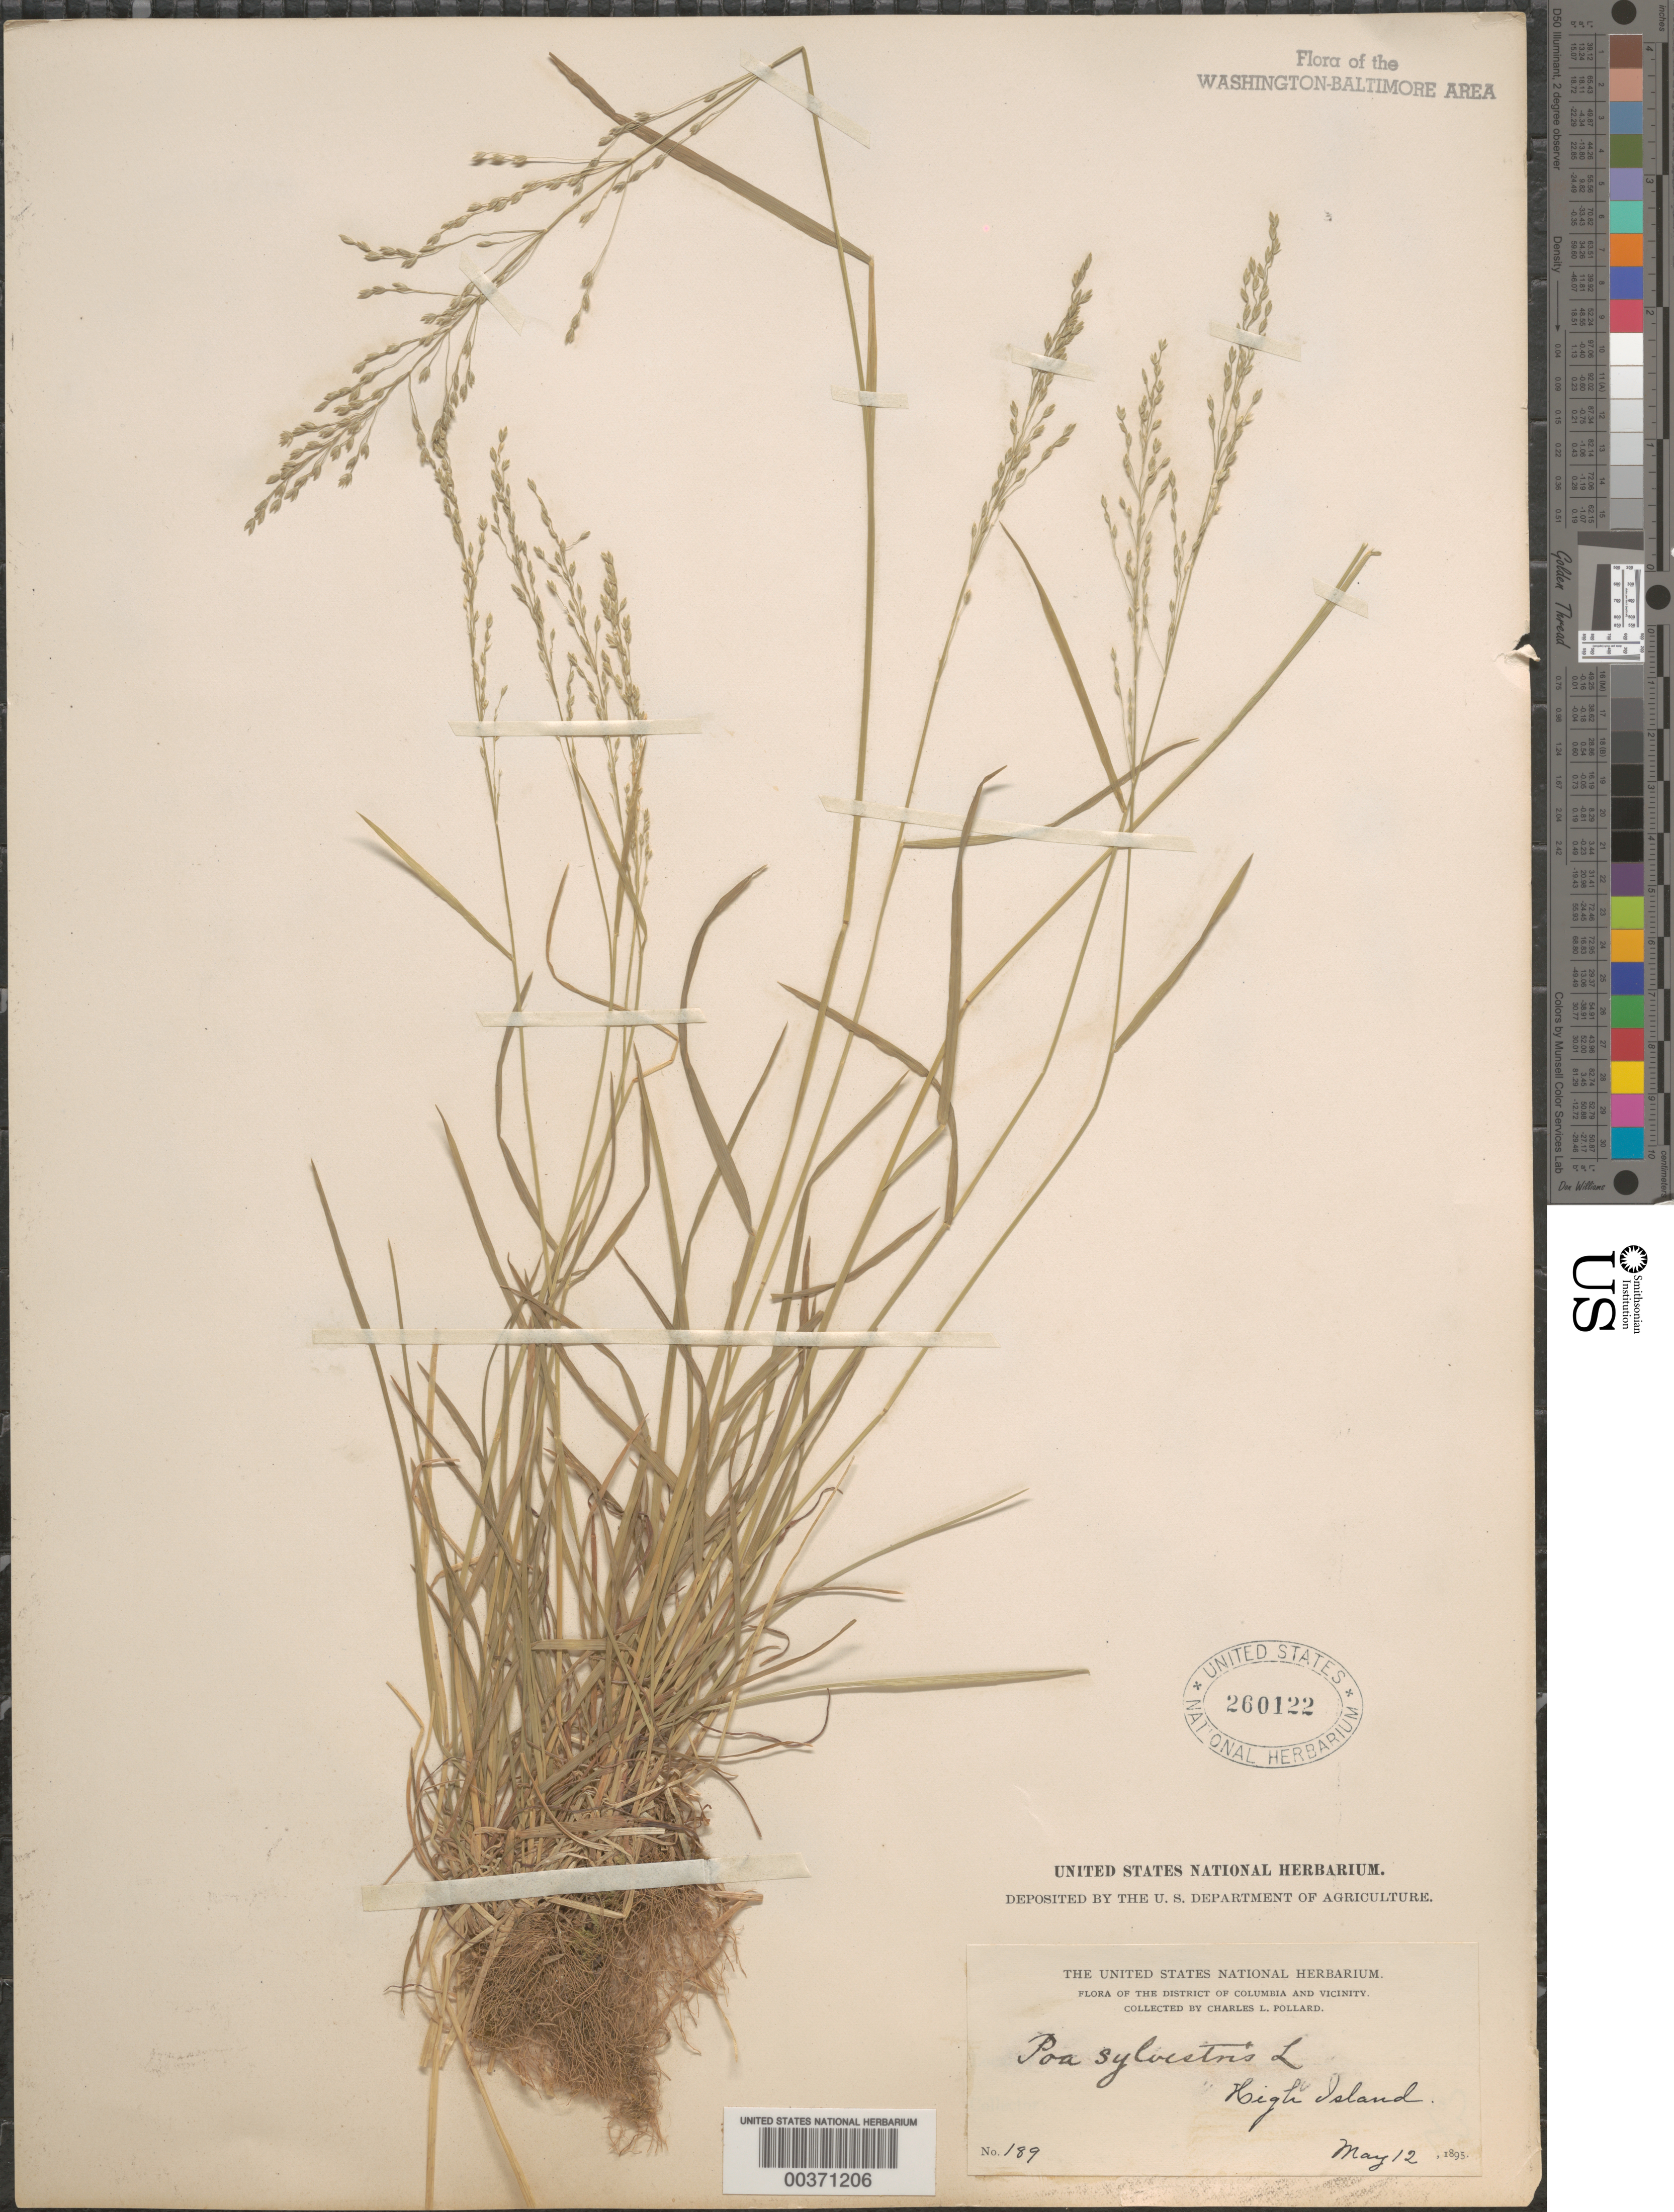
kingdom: Plantae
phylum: Tracheophyta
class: Liliopsida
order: Poales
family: Poaceae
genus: Poa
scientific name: Poa sylvestris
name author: A. Gray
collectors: C. L. Pollard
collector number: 1D89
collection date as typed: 12 May 1895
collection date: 1895-05-12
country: United States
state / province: Maryland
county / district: Montgomery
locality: High Island C. & O. Canal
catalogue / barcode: US 260122